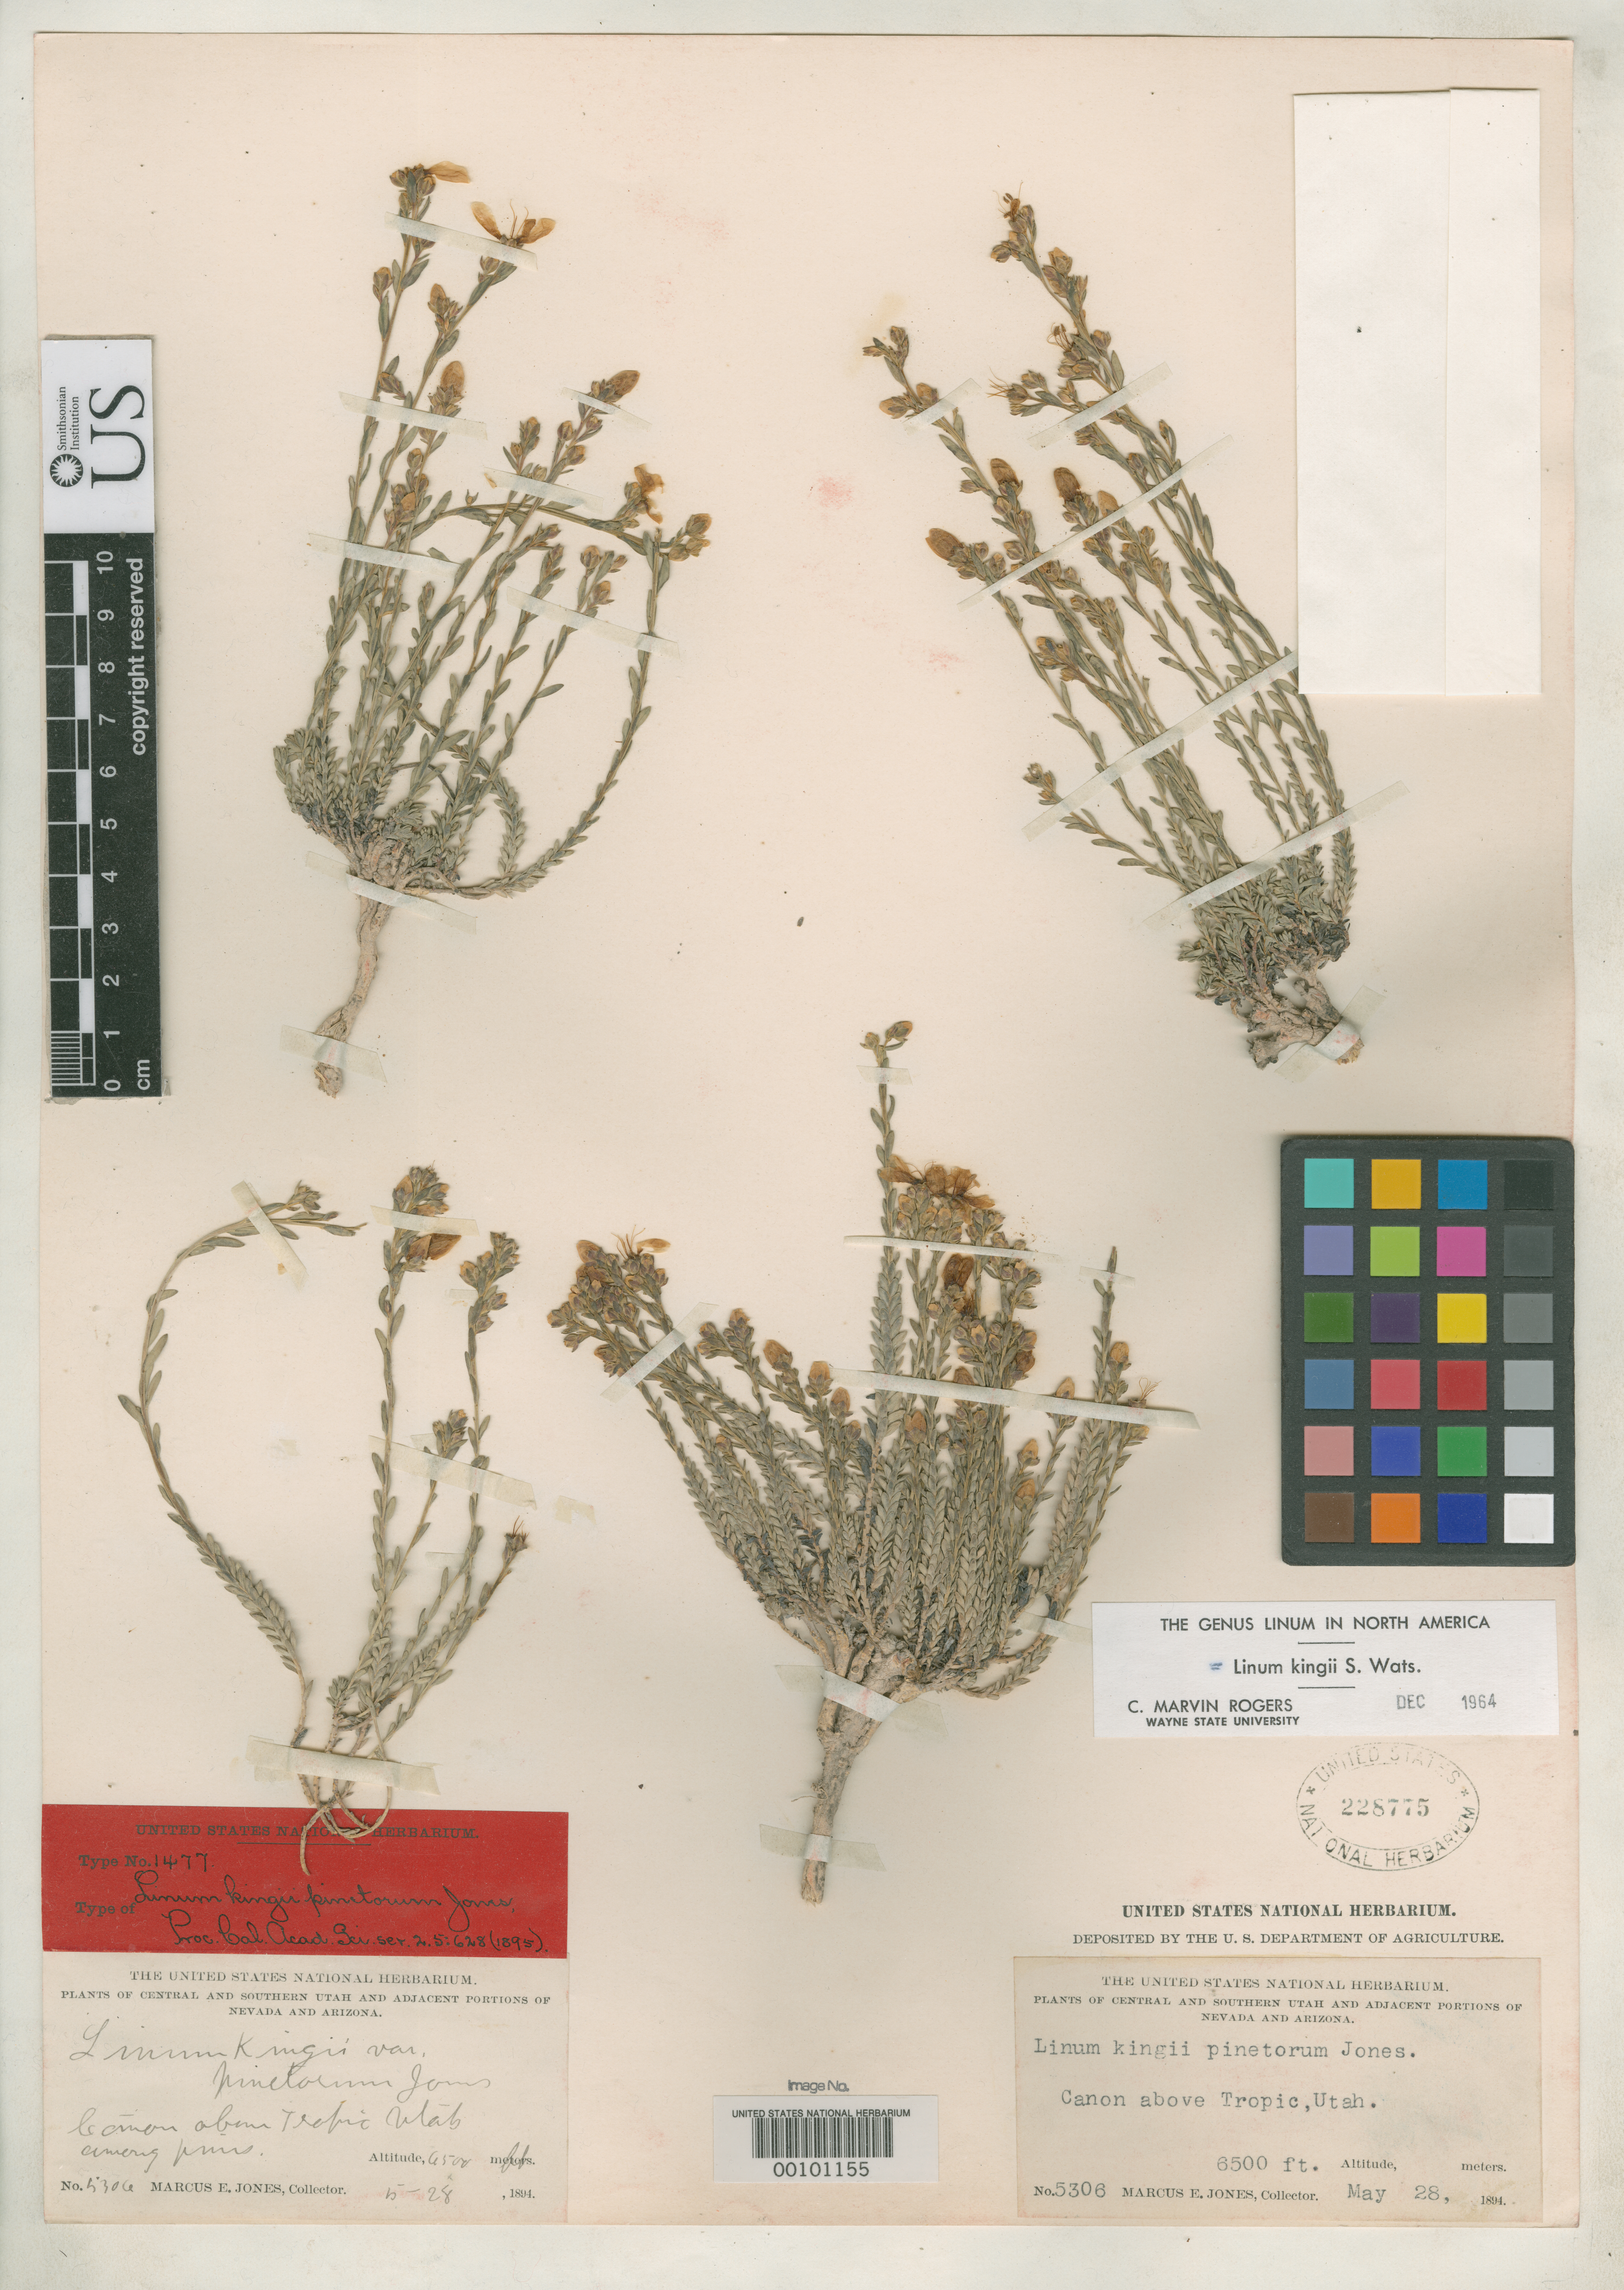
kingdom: Plantae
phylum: Tracheophyta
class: Magnoliopsida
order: Malpighiales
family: Linaceae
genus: Linum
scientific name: Linum kingii var. pinetorum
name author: M.E. Jones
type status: Isosyntype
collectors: M. E. Jones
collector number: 5306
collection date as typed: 28 May 1894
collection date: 1894-05-28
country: United States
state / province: Utah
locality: Above Tropic.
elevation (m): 1981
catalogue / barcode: US 228775